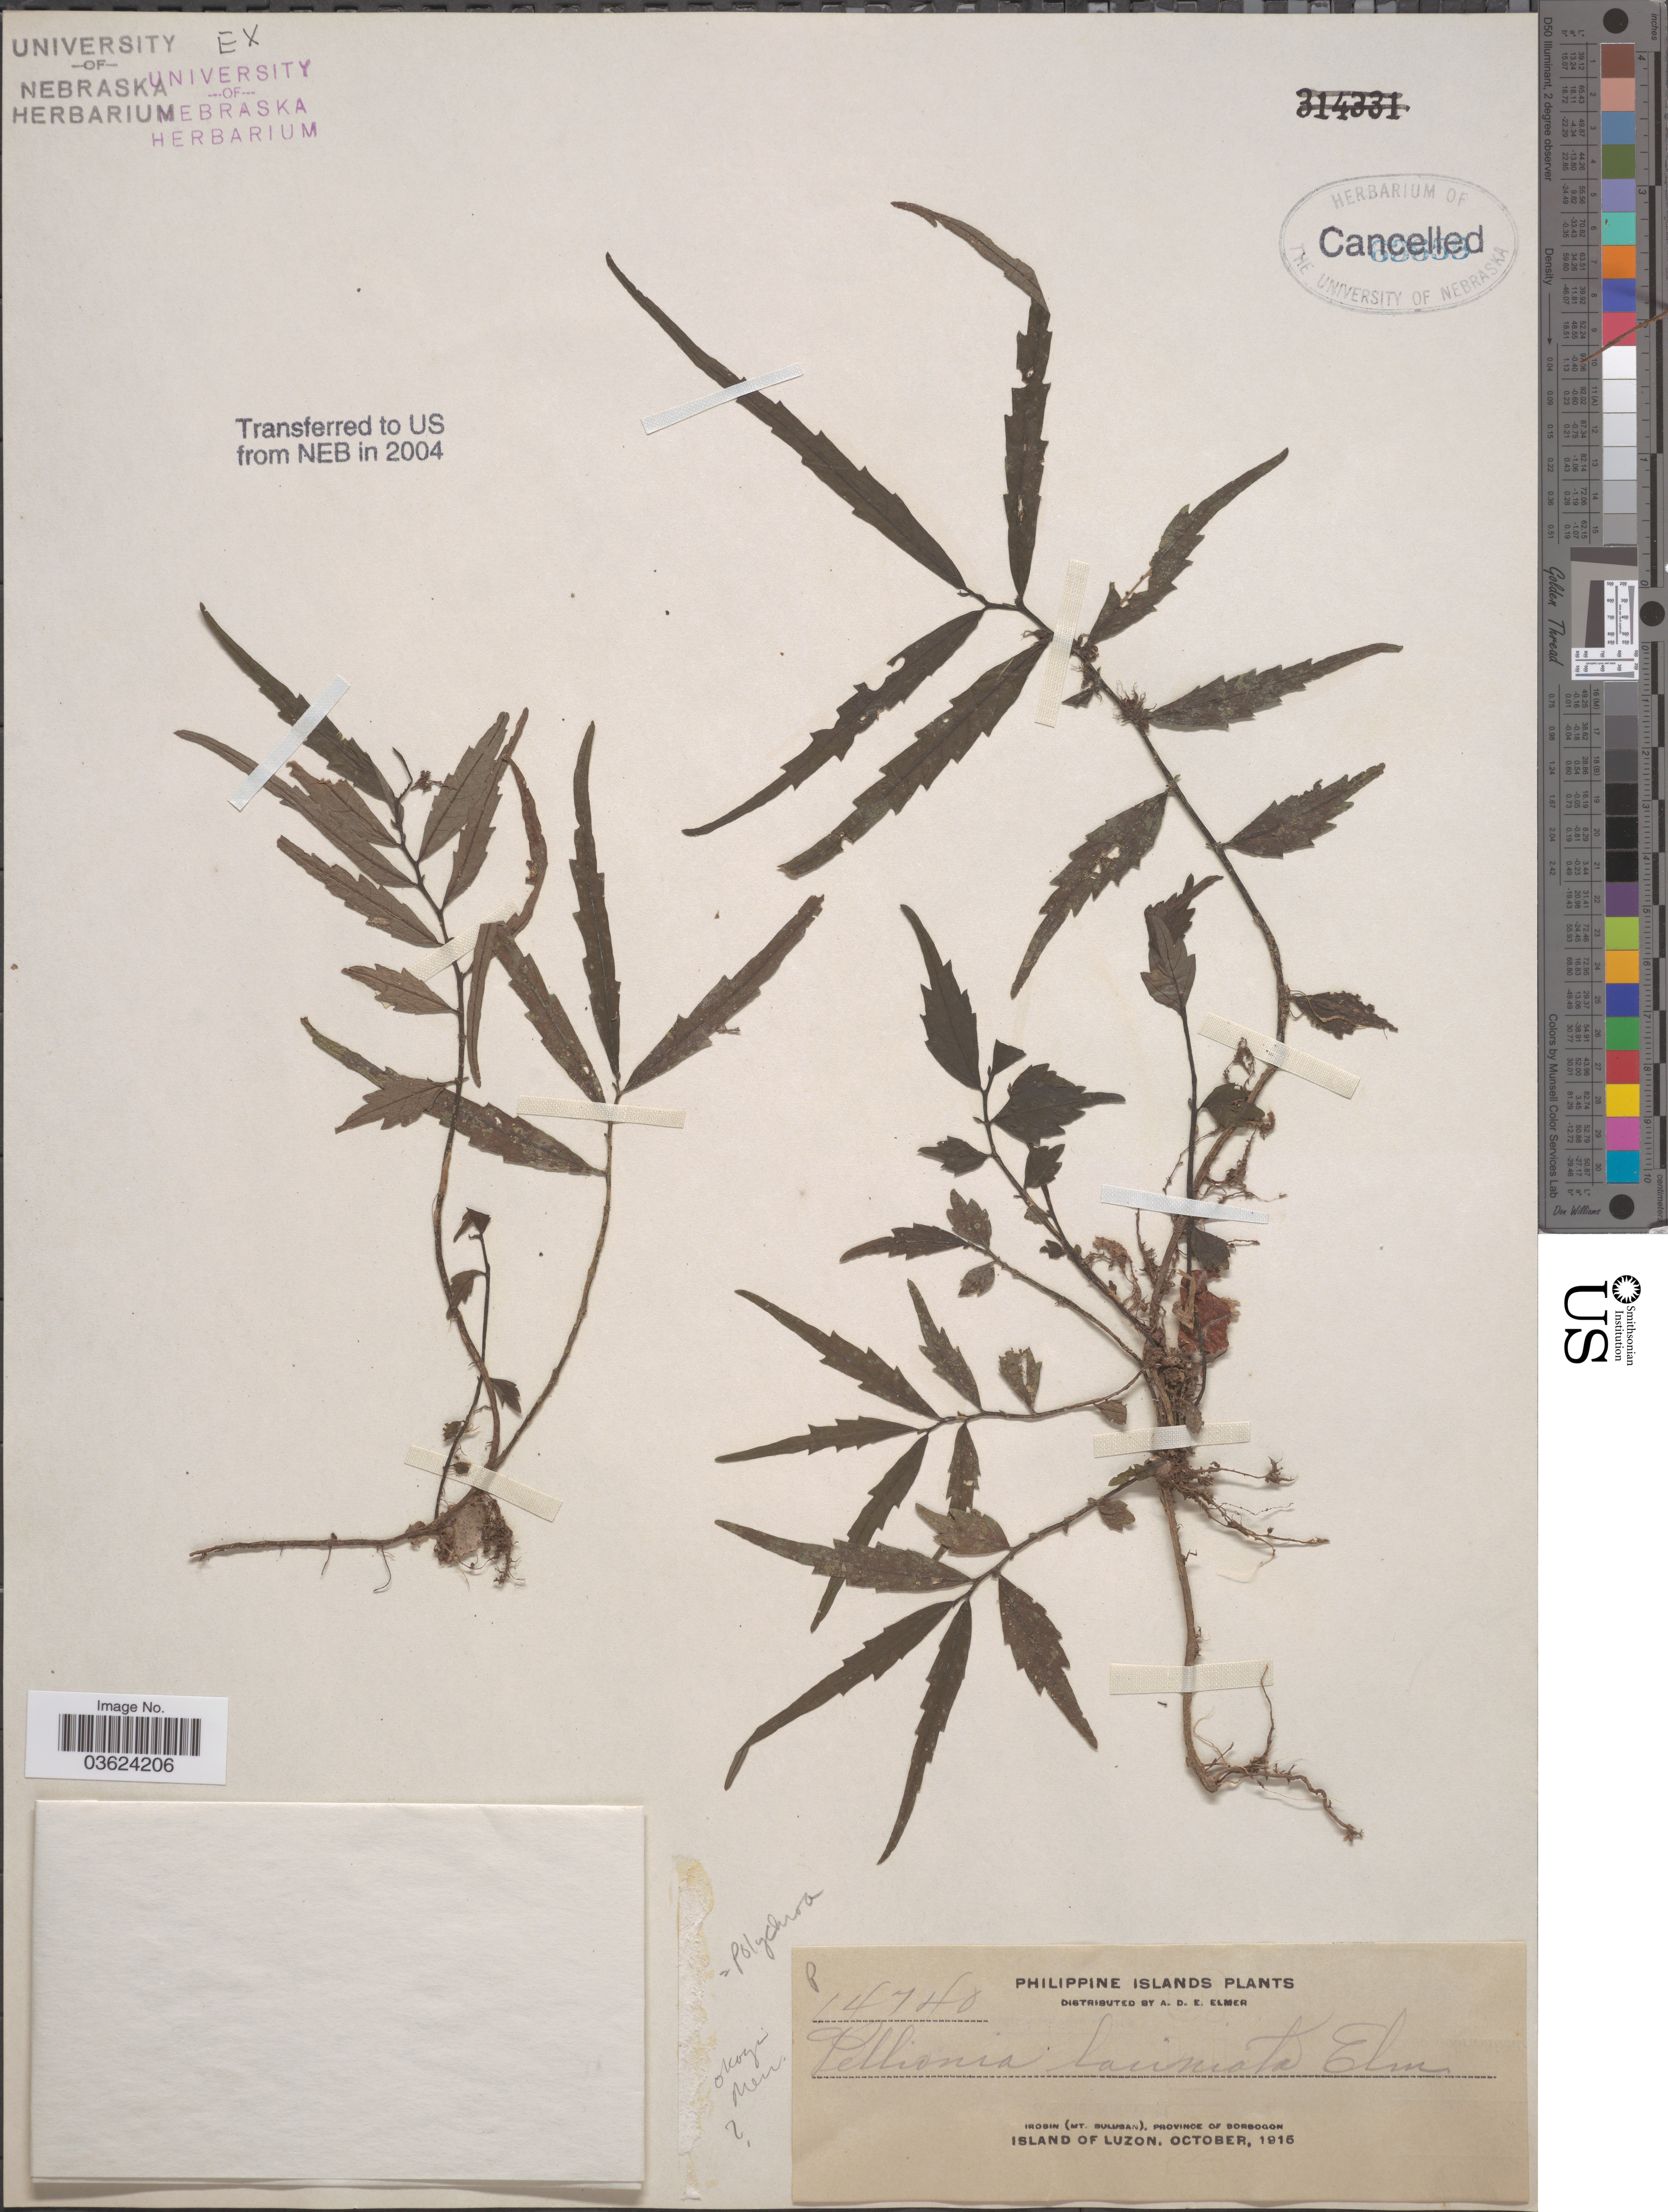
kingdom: Plantae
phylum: Tracheophyta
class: Magnoliopsida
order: Rosales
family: Urticaceae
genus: Elatostema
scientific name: Elatostema laciniatum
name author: Elmer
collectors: A. D. E. Elmer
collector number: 14740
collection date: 1915-10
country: Philippines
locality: Philippine Islands. Irosin (Mt. Bulusan), Province of Sorsogon. Island of Luzon.